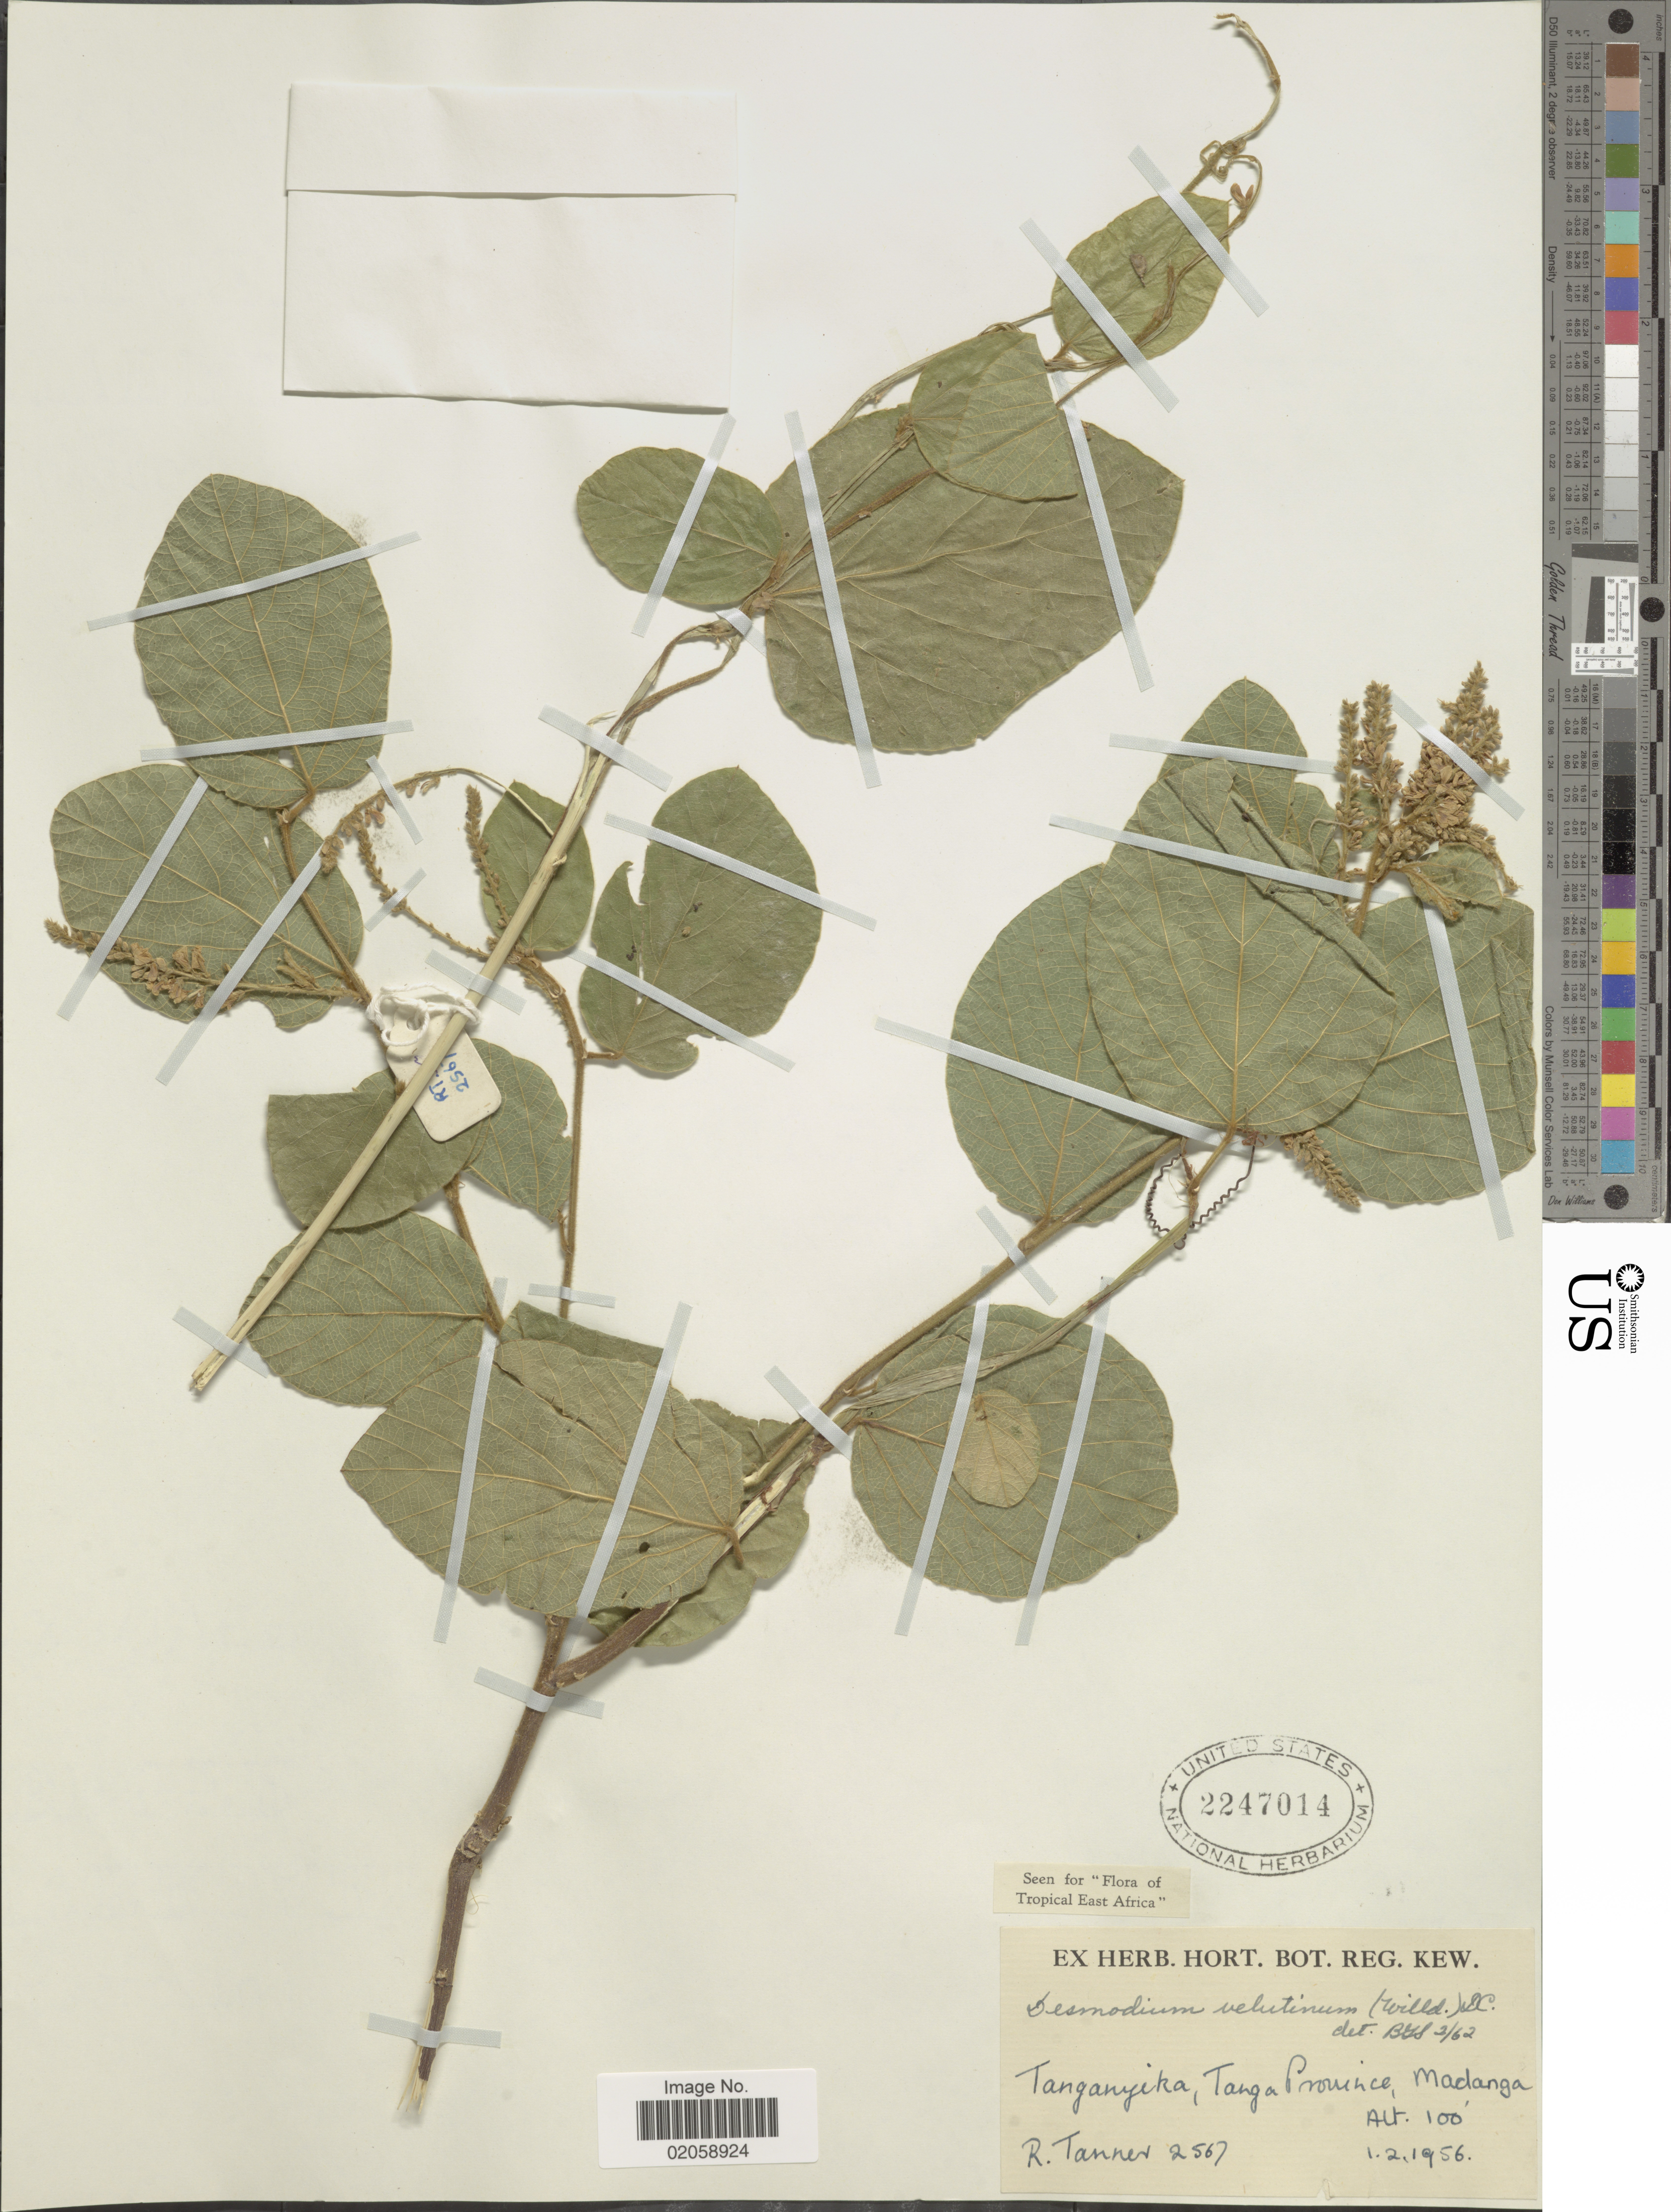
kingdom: Plantae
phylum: Tracheophyta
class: Magnoliopsida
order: Fabales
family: Fabaceae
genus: Polhillides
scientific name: Polhillides velutina subsp. velutina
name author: (Willd.) H. Ohashi & K. Ohashi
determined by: Strong, Mark T., (BOT), Smithsonian Institution - National Museum of Natural History (UNITED STATES)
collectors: R. Tanner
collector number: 2567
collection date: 1956-02-01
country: Tanzania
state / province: Tanga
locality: Tanganyika, Tanga Province, Madanga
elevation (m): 30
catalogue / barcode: US 2247014